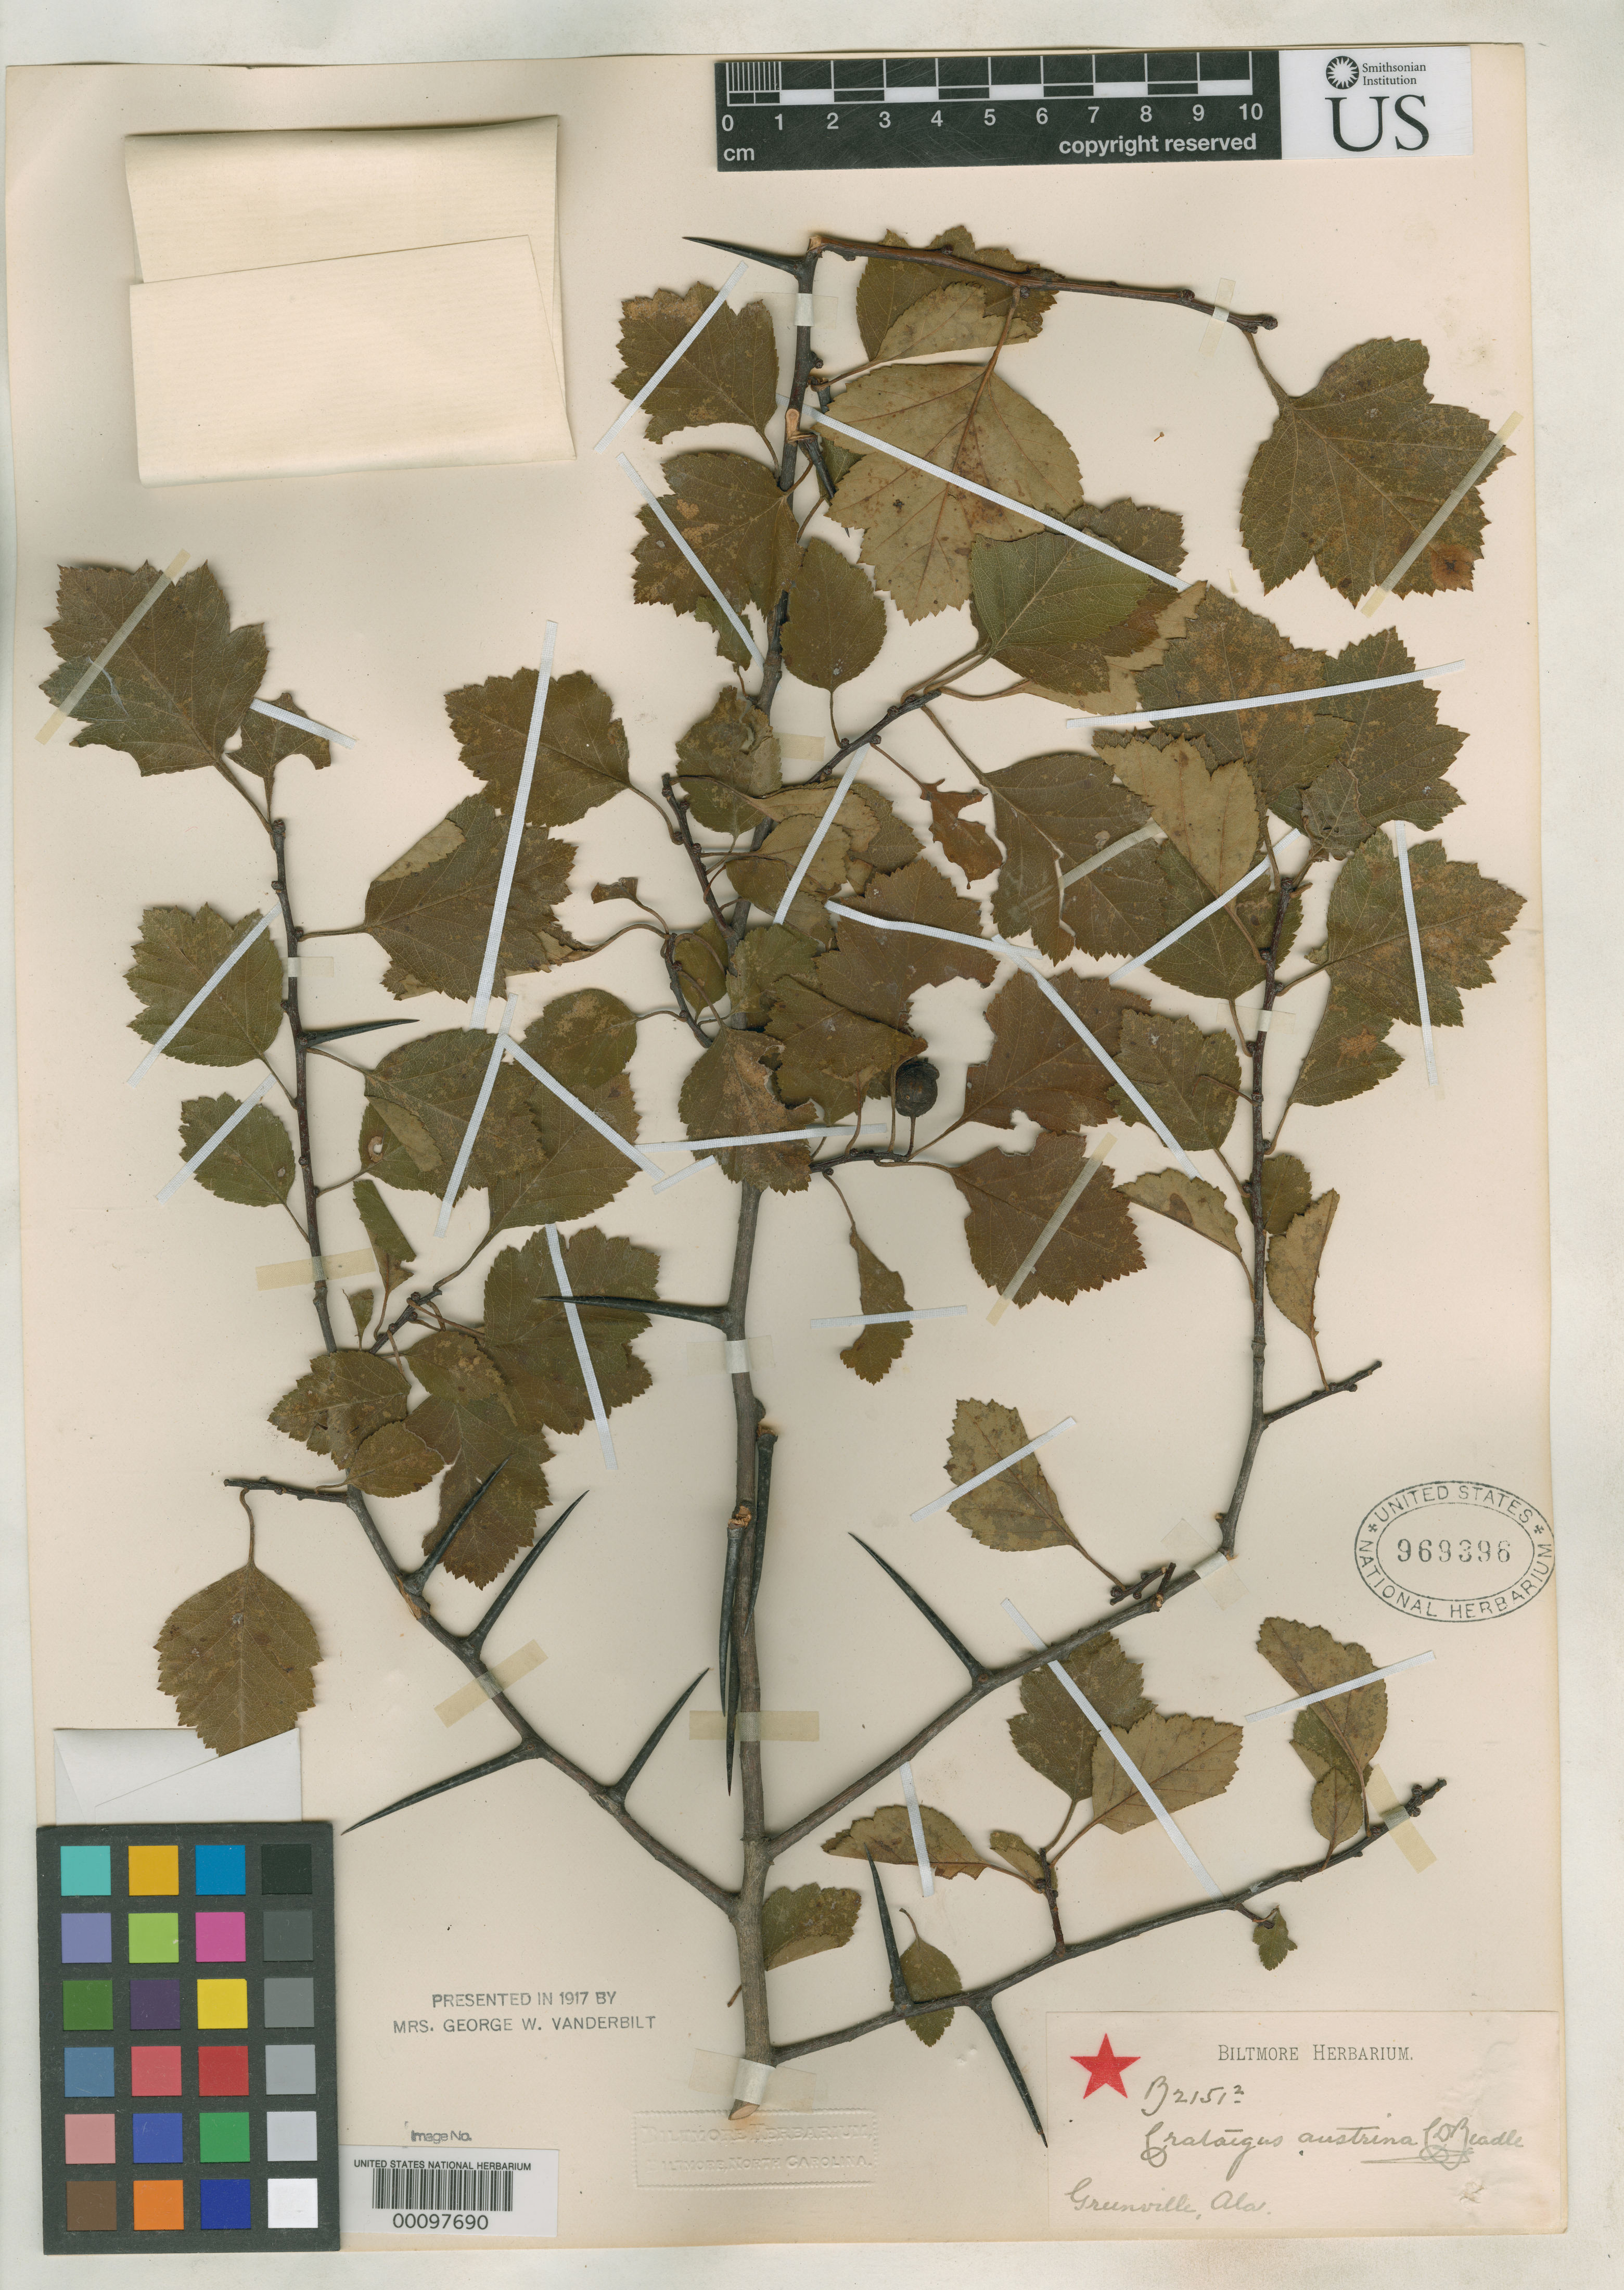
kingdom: Plantae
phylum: Tracheophyta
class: Magnoliopsida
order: Rosales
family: Rosaceae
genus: Crataegus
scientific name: Crataegus austrina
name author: Beadle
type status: Syntype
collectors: ex herb. Biltmore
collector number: B 2151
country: United States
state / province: Alabama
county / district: Butler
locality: Greenville.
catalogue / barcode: US 969396